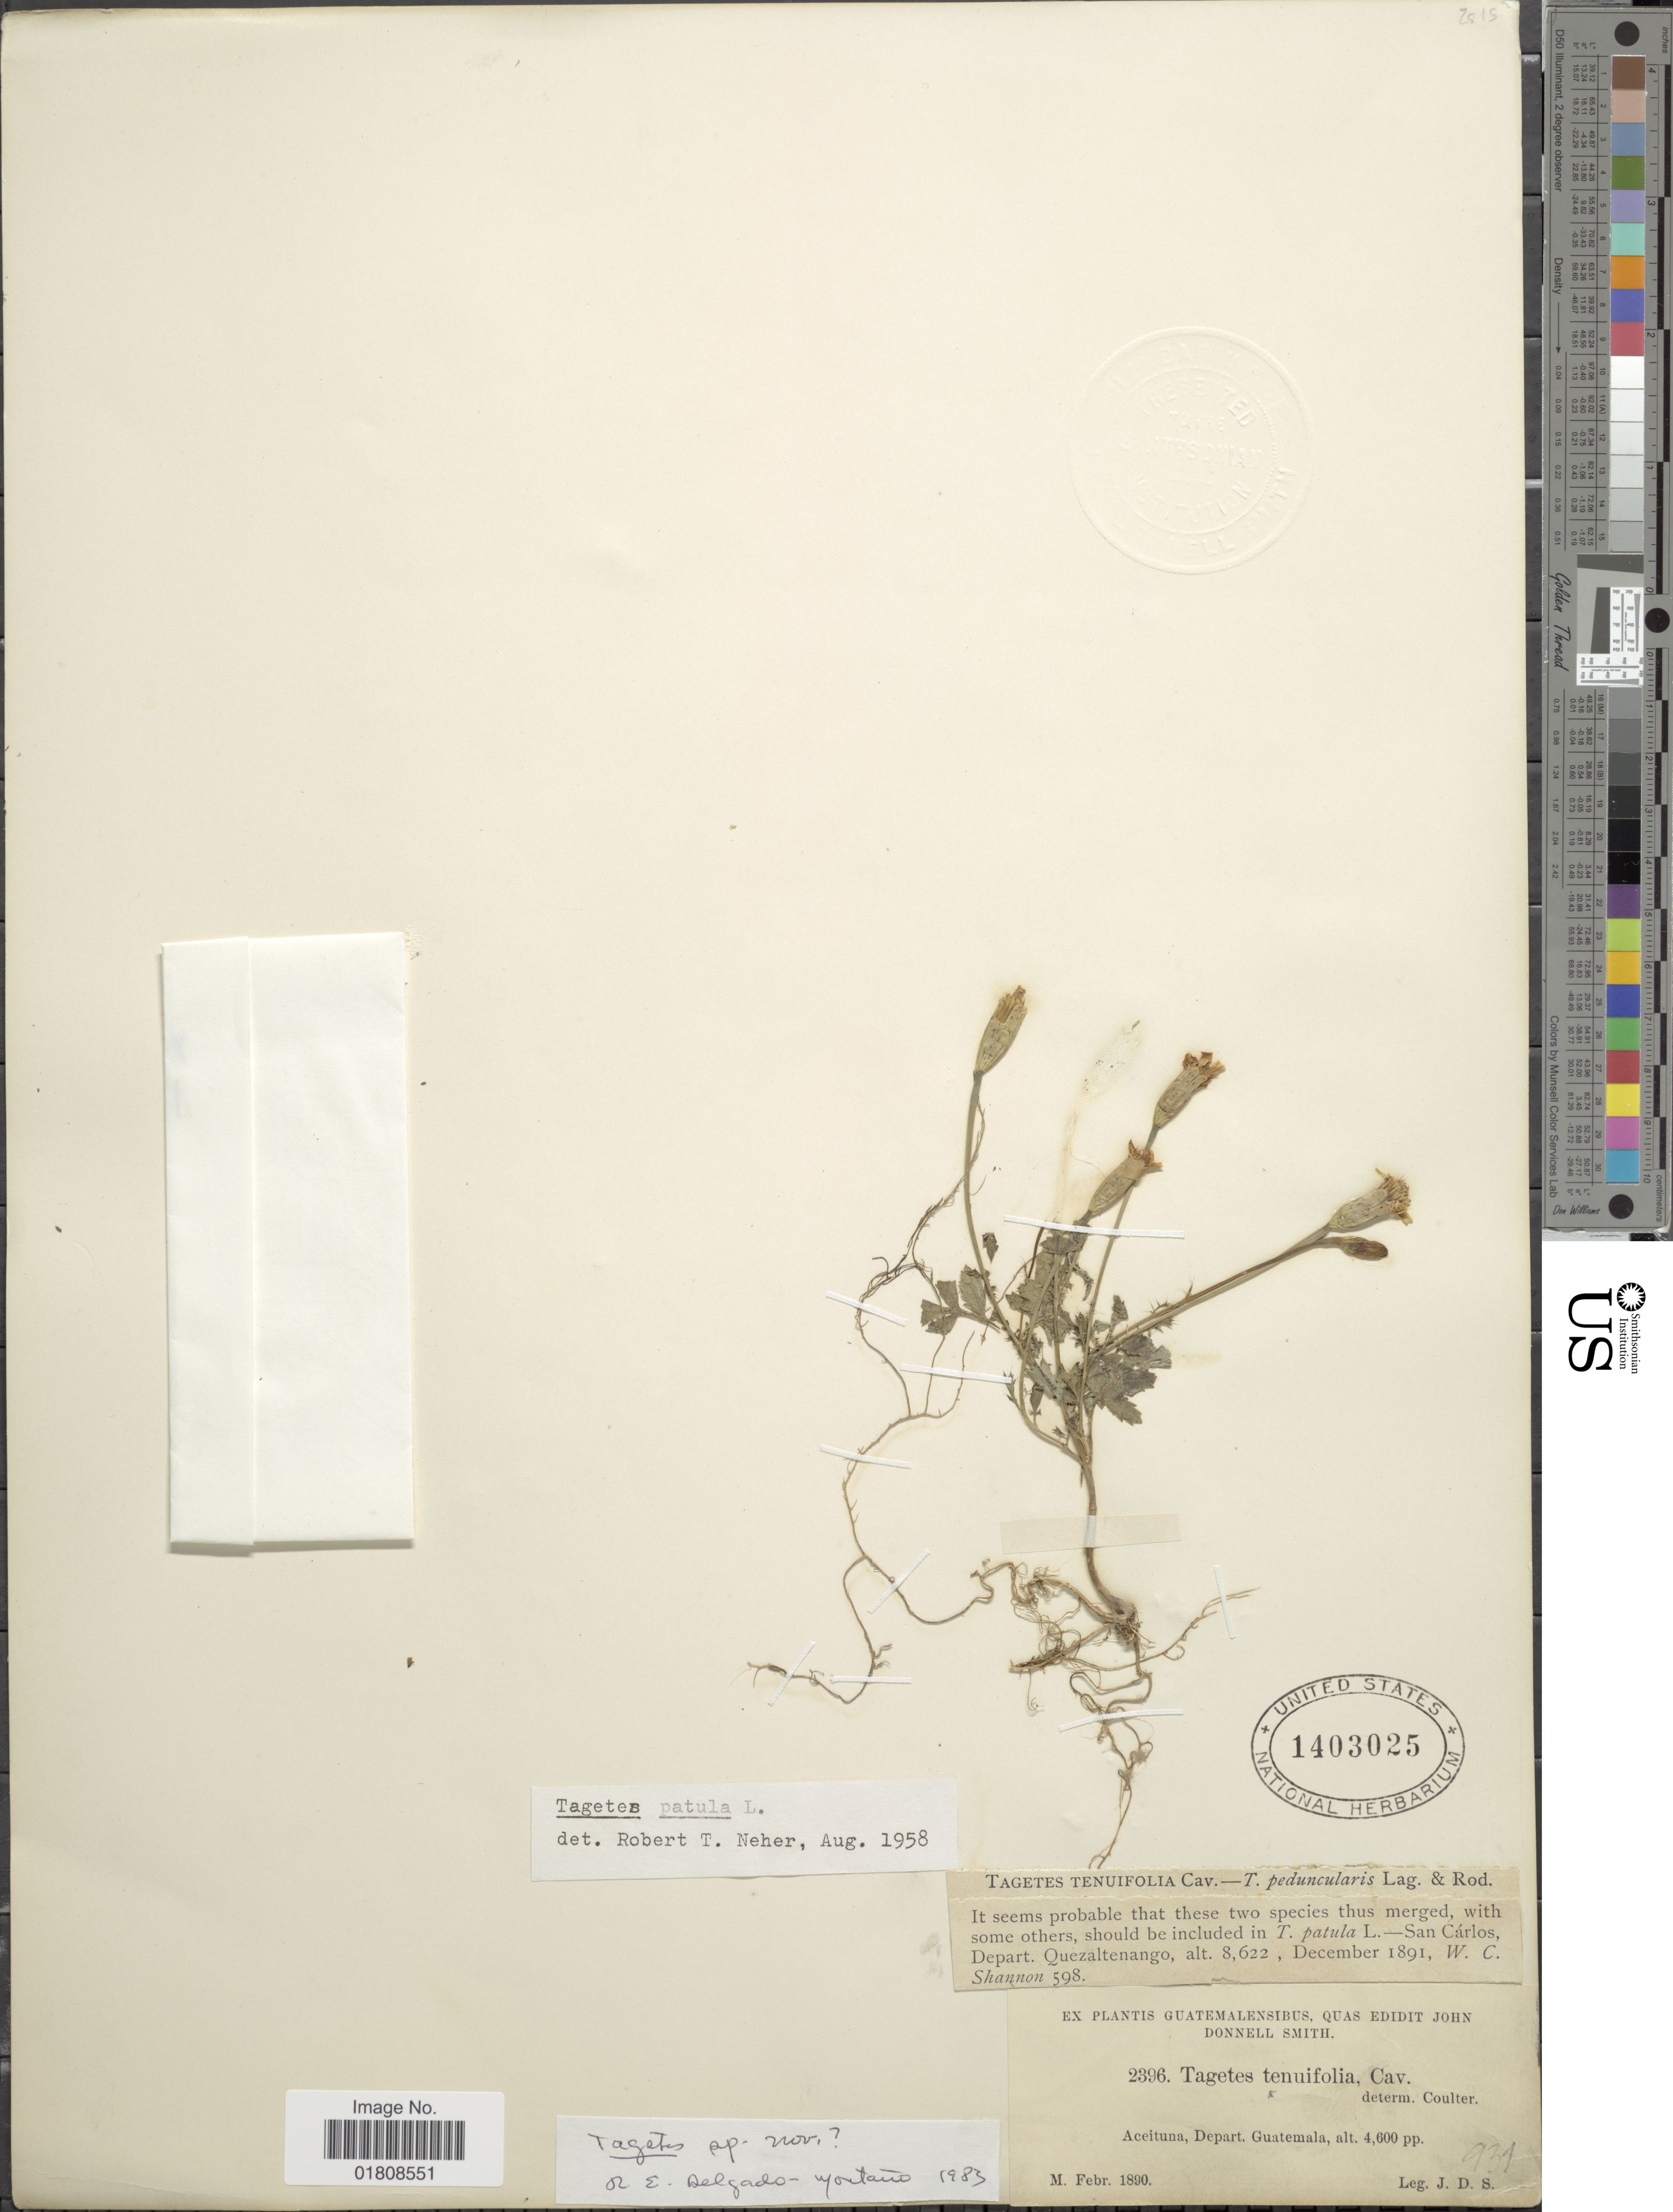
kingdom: Plantae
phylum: Tracheophyta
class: Magnoliopsida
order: Asterales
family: Asteraceae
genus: Tagetes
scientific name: Tagetes sp.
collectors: J. Donnell Smith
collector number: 2396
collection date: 1890-02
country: Guatemala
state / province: Guatemala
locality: Aceituna, Depart, Guatemala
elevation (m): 1402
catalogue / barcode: US 1403025